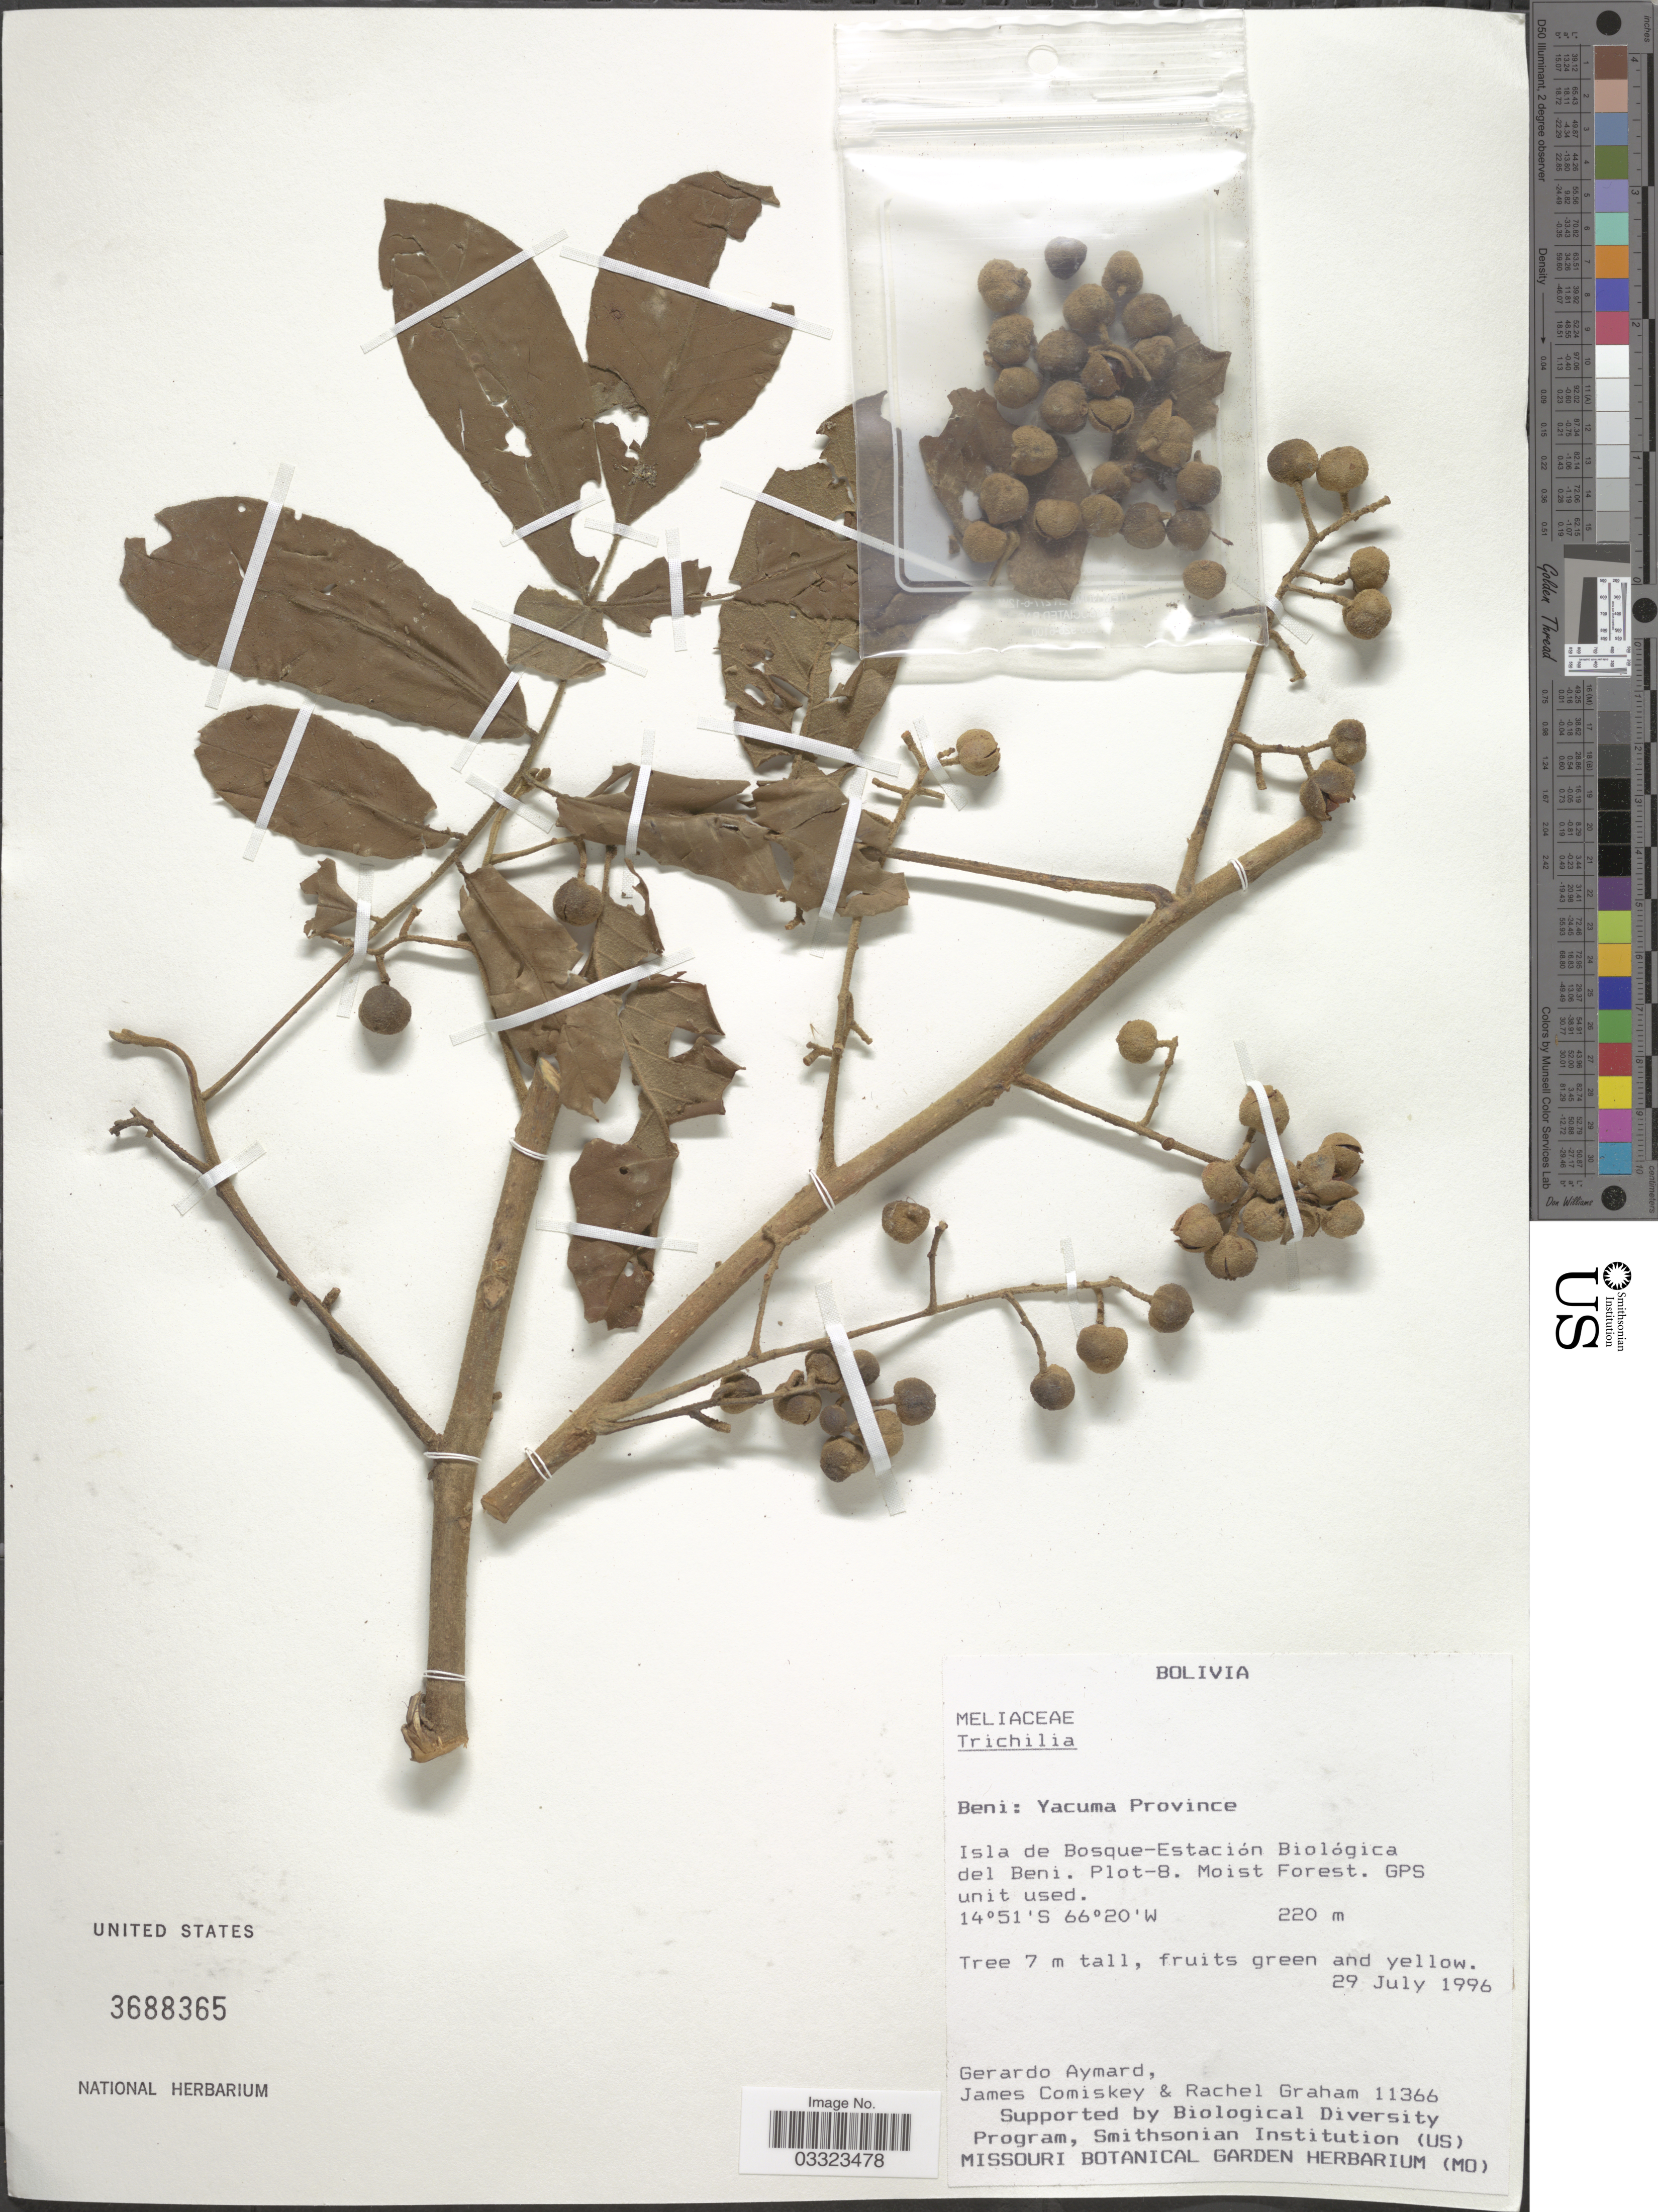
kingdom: Plantae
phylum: Tracheophyta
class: Magnoliopsida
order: Sapindales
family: Meliaceae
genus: Trichilia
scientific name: Trichilia sp.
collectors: G. A. Aymard, J. A. Comiskey & R. Graham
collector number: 11366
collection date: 1996-07-29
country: Bolivia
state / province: Beni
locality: Yacuma Province, Isla de Bosque-Estación Biológica del Beni. Plot-8.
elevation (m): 220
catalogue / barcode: US 3688365